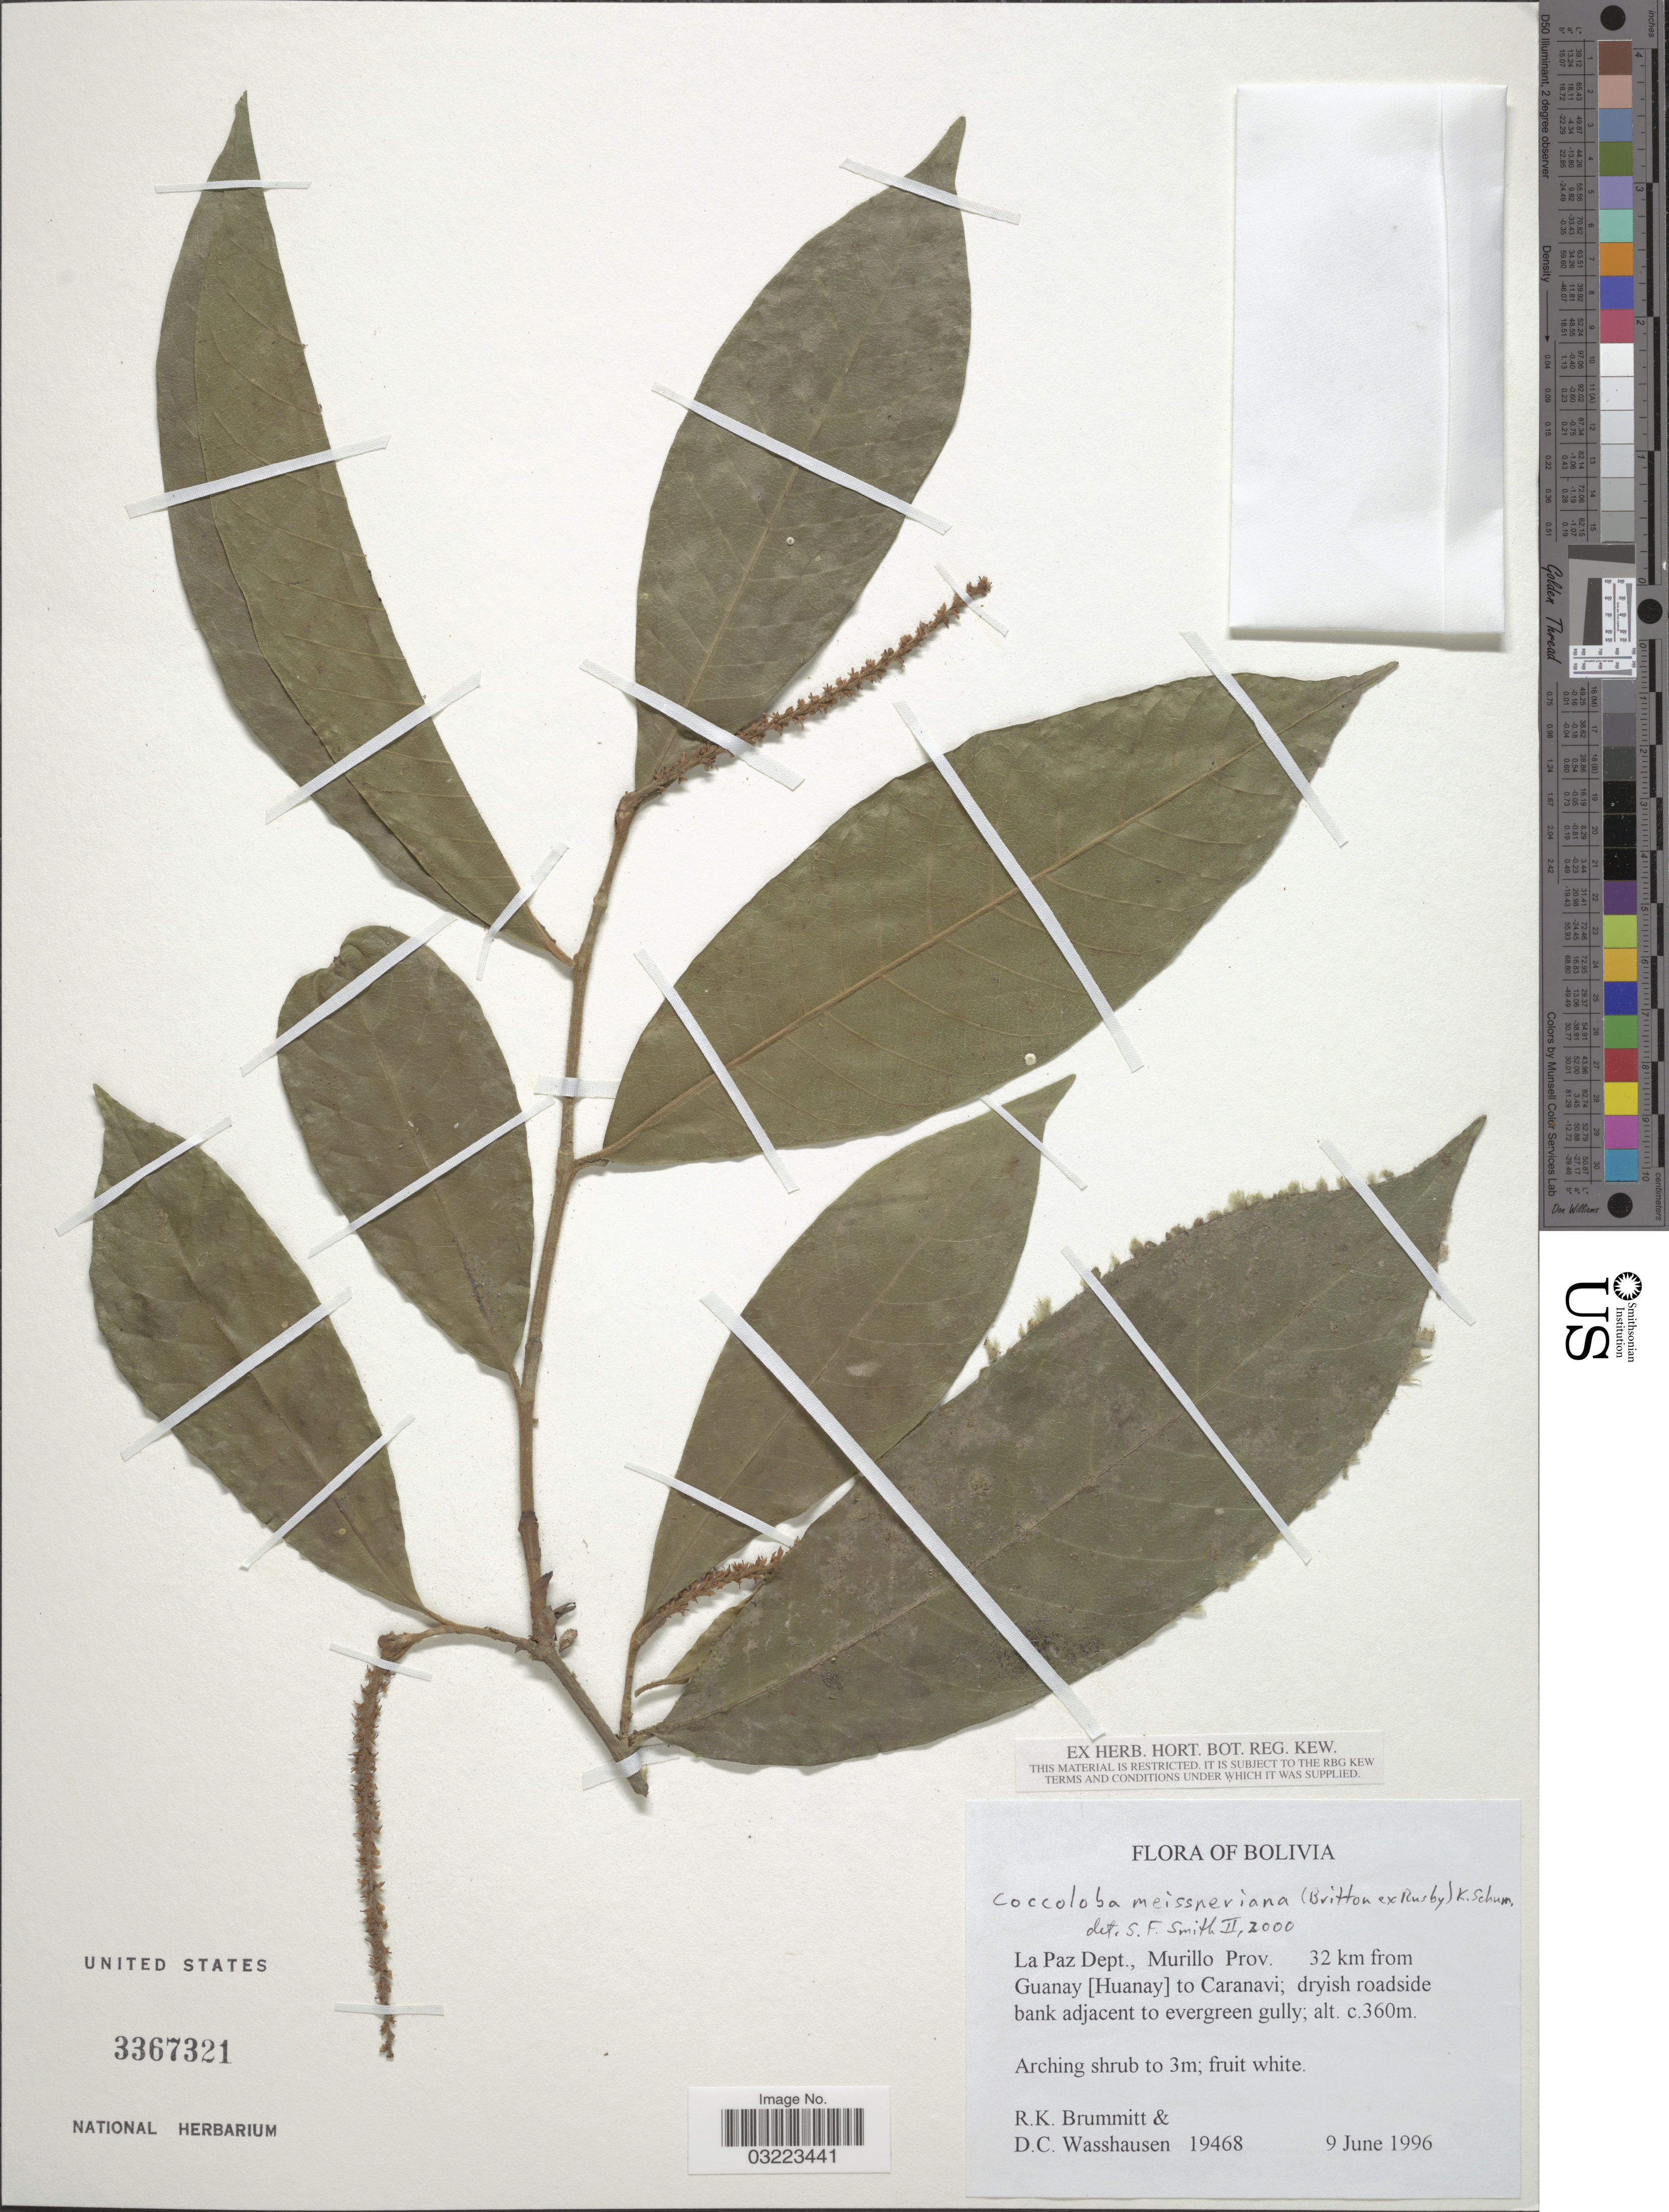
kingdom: Plantae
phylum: Tracheophyta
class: Magnoliopsida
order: Caryophyllales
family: Polygonaceae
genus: Coccoloba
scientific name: Coccoloba meissneriana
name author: (Britton ex Rusby) K. Schum.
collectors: R. K. Brummitt & D. C. Wasshausen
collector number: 19468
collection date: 1996-06-09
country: Bolivia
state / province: La Paz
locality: La Paz Dept., Murillo Prov. 32 km from Guanay [Huanay] to Caranavi.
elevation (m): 360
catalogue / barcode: US 3367321